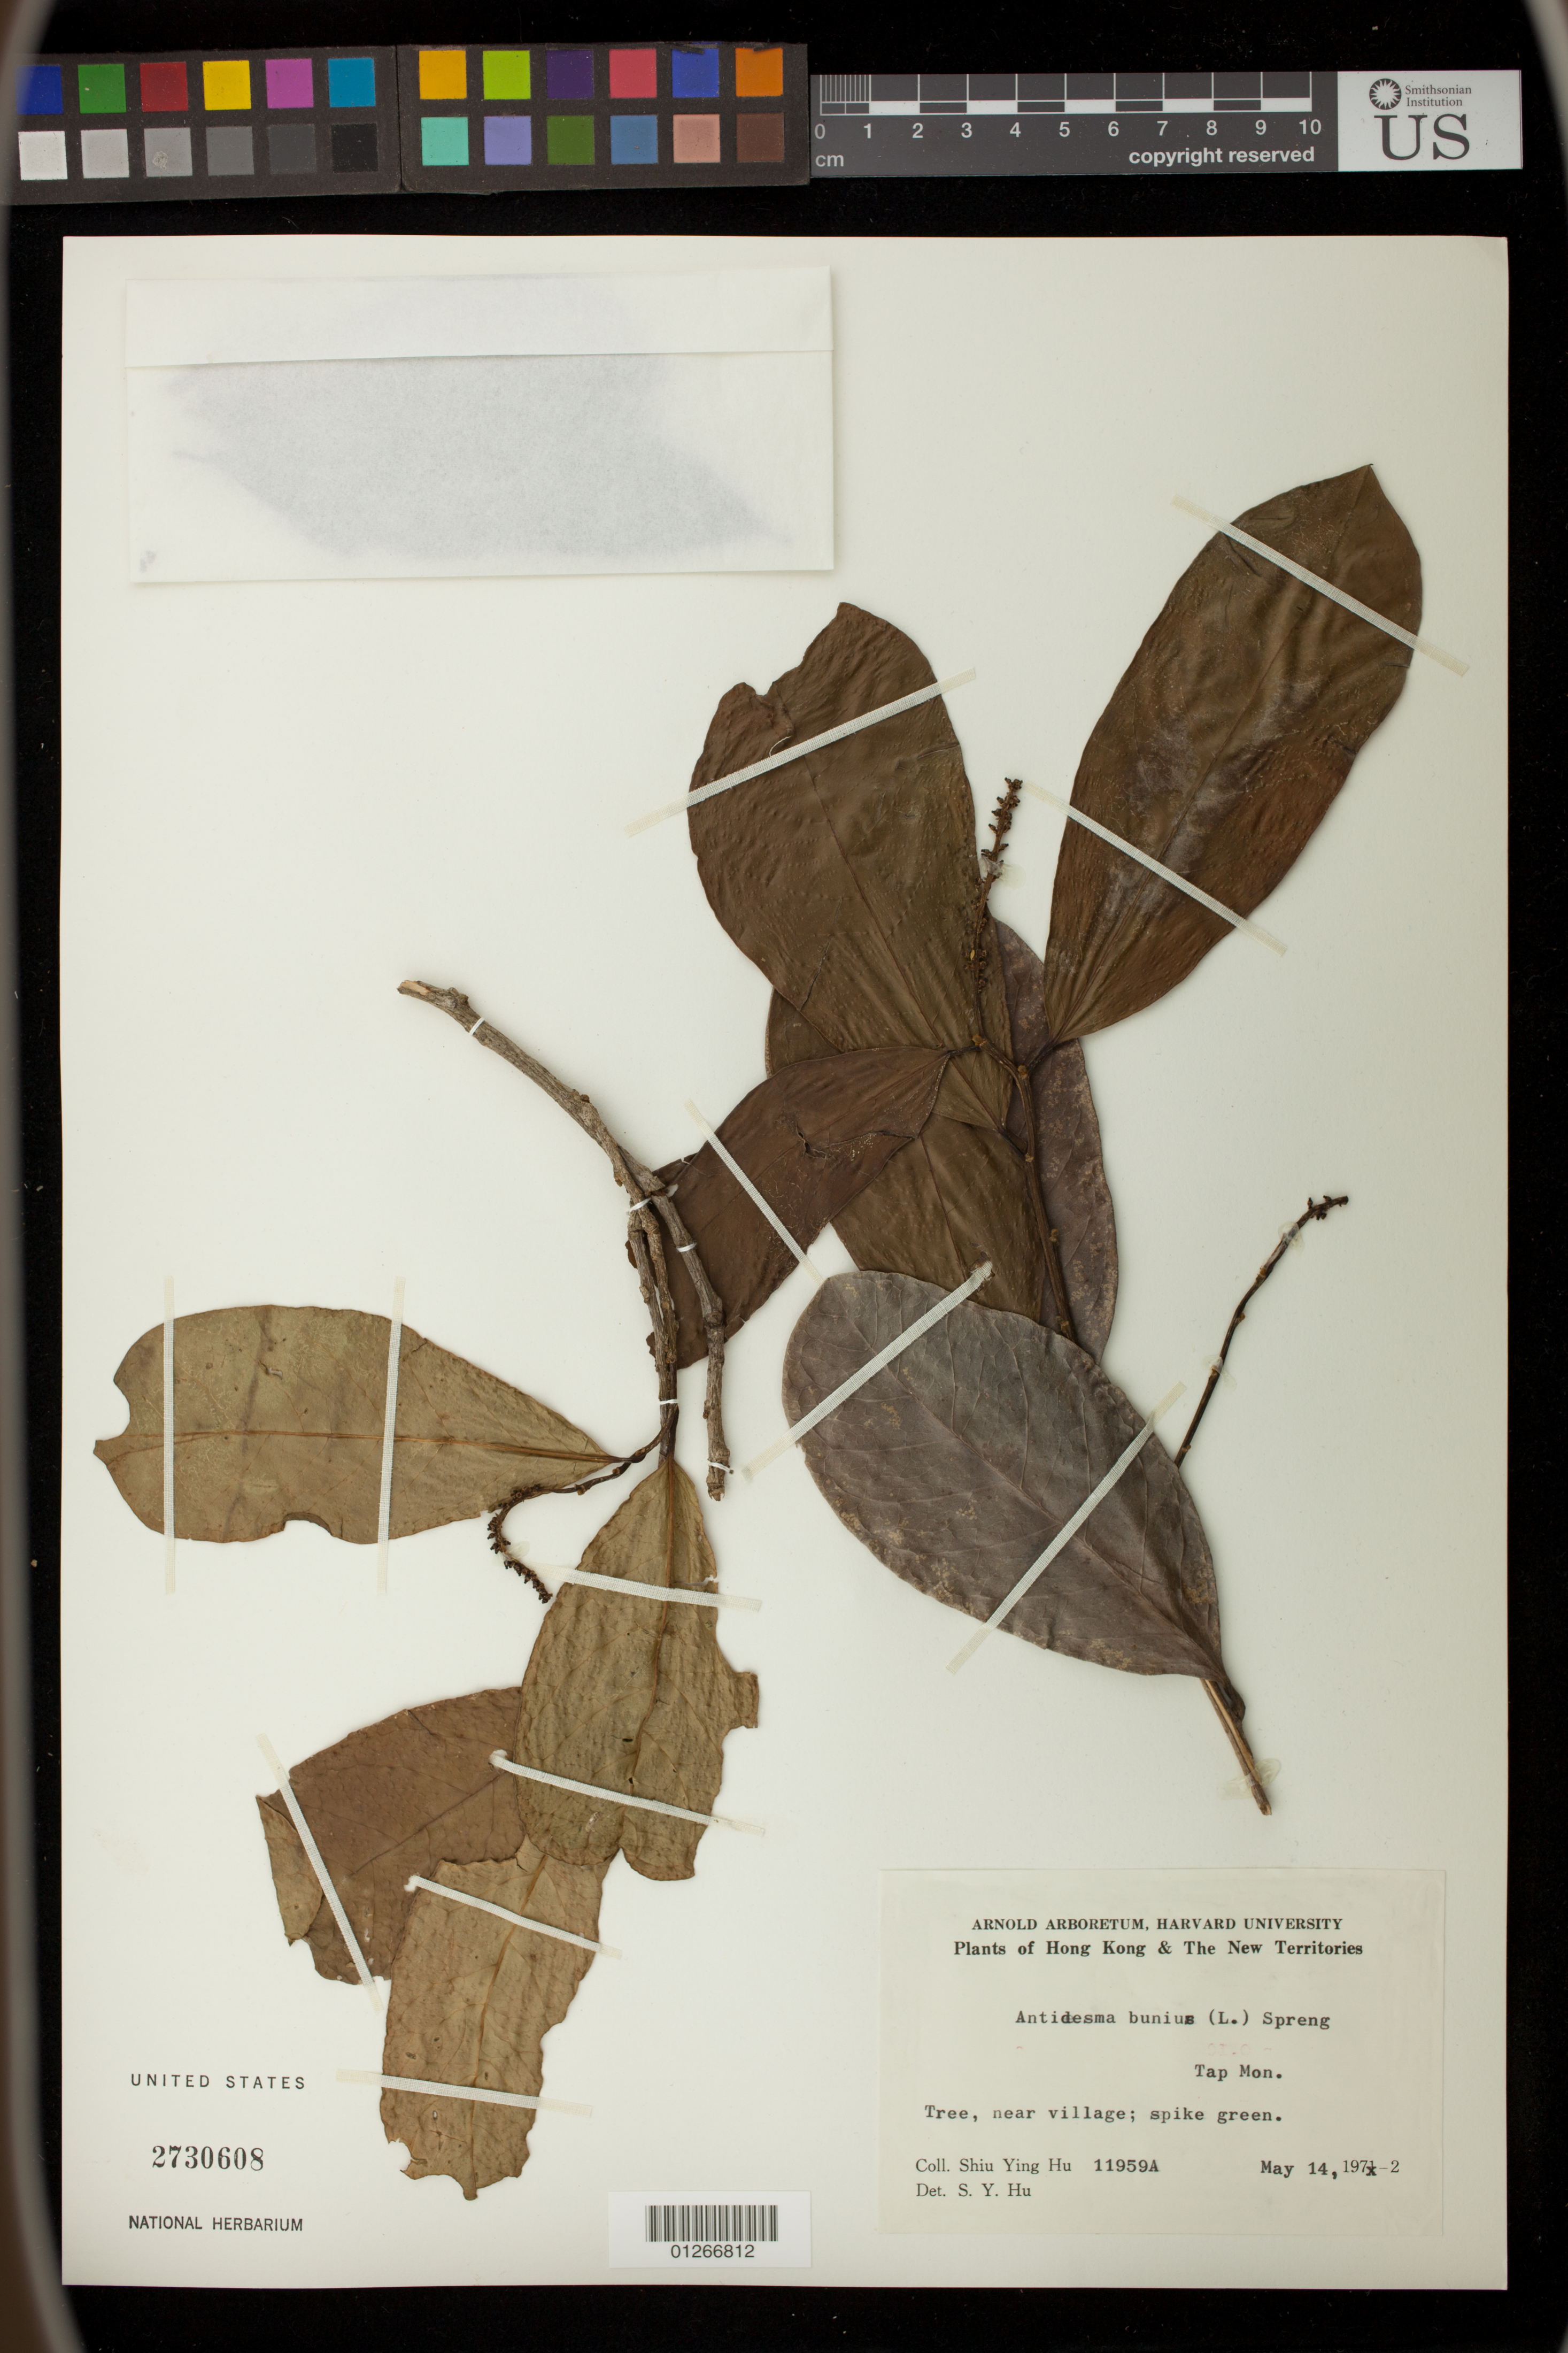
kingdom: Plantae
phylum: Tracheophyta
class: Magnoliopsida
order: Malpighiales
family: Phyllanthaceae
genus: Antidesma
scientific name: Antidesma bunius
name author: (L.) Spreng.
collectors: S. Y. Hu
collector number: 11959A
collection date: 1972-05-14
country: China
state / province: Hong Kong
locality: Ta-Mon Island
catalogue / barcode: US 2730608